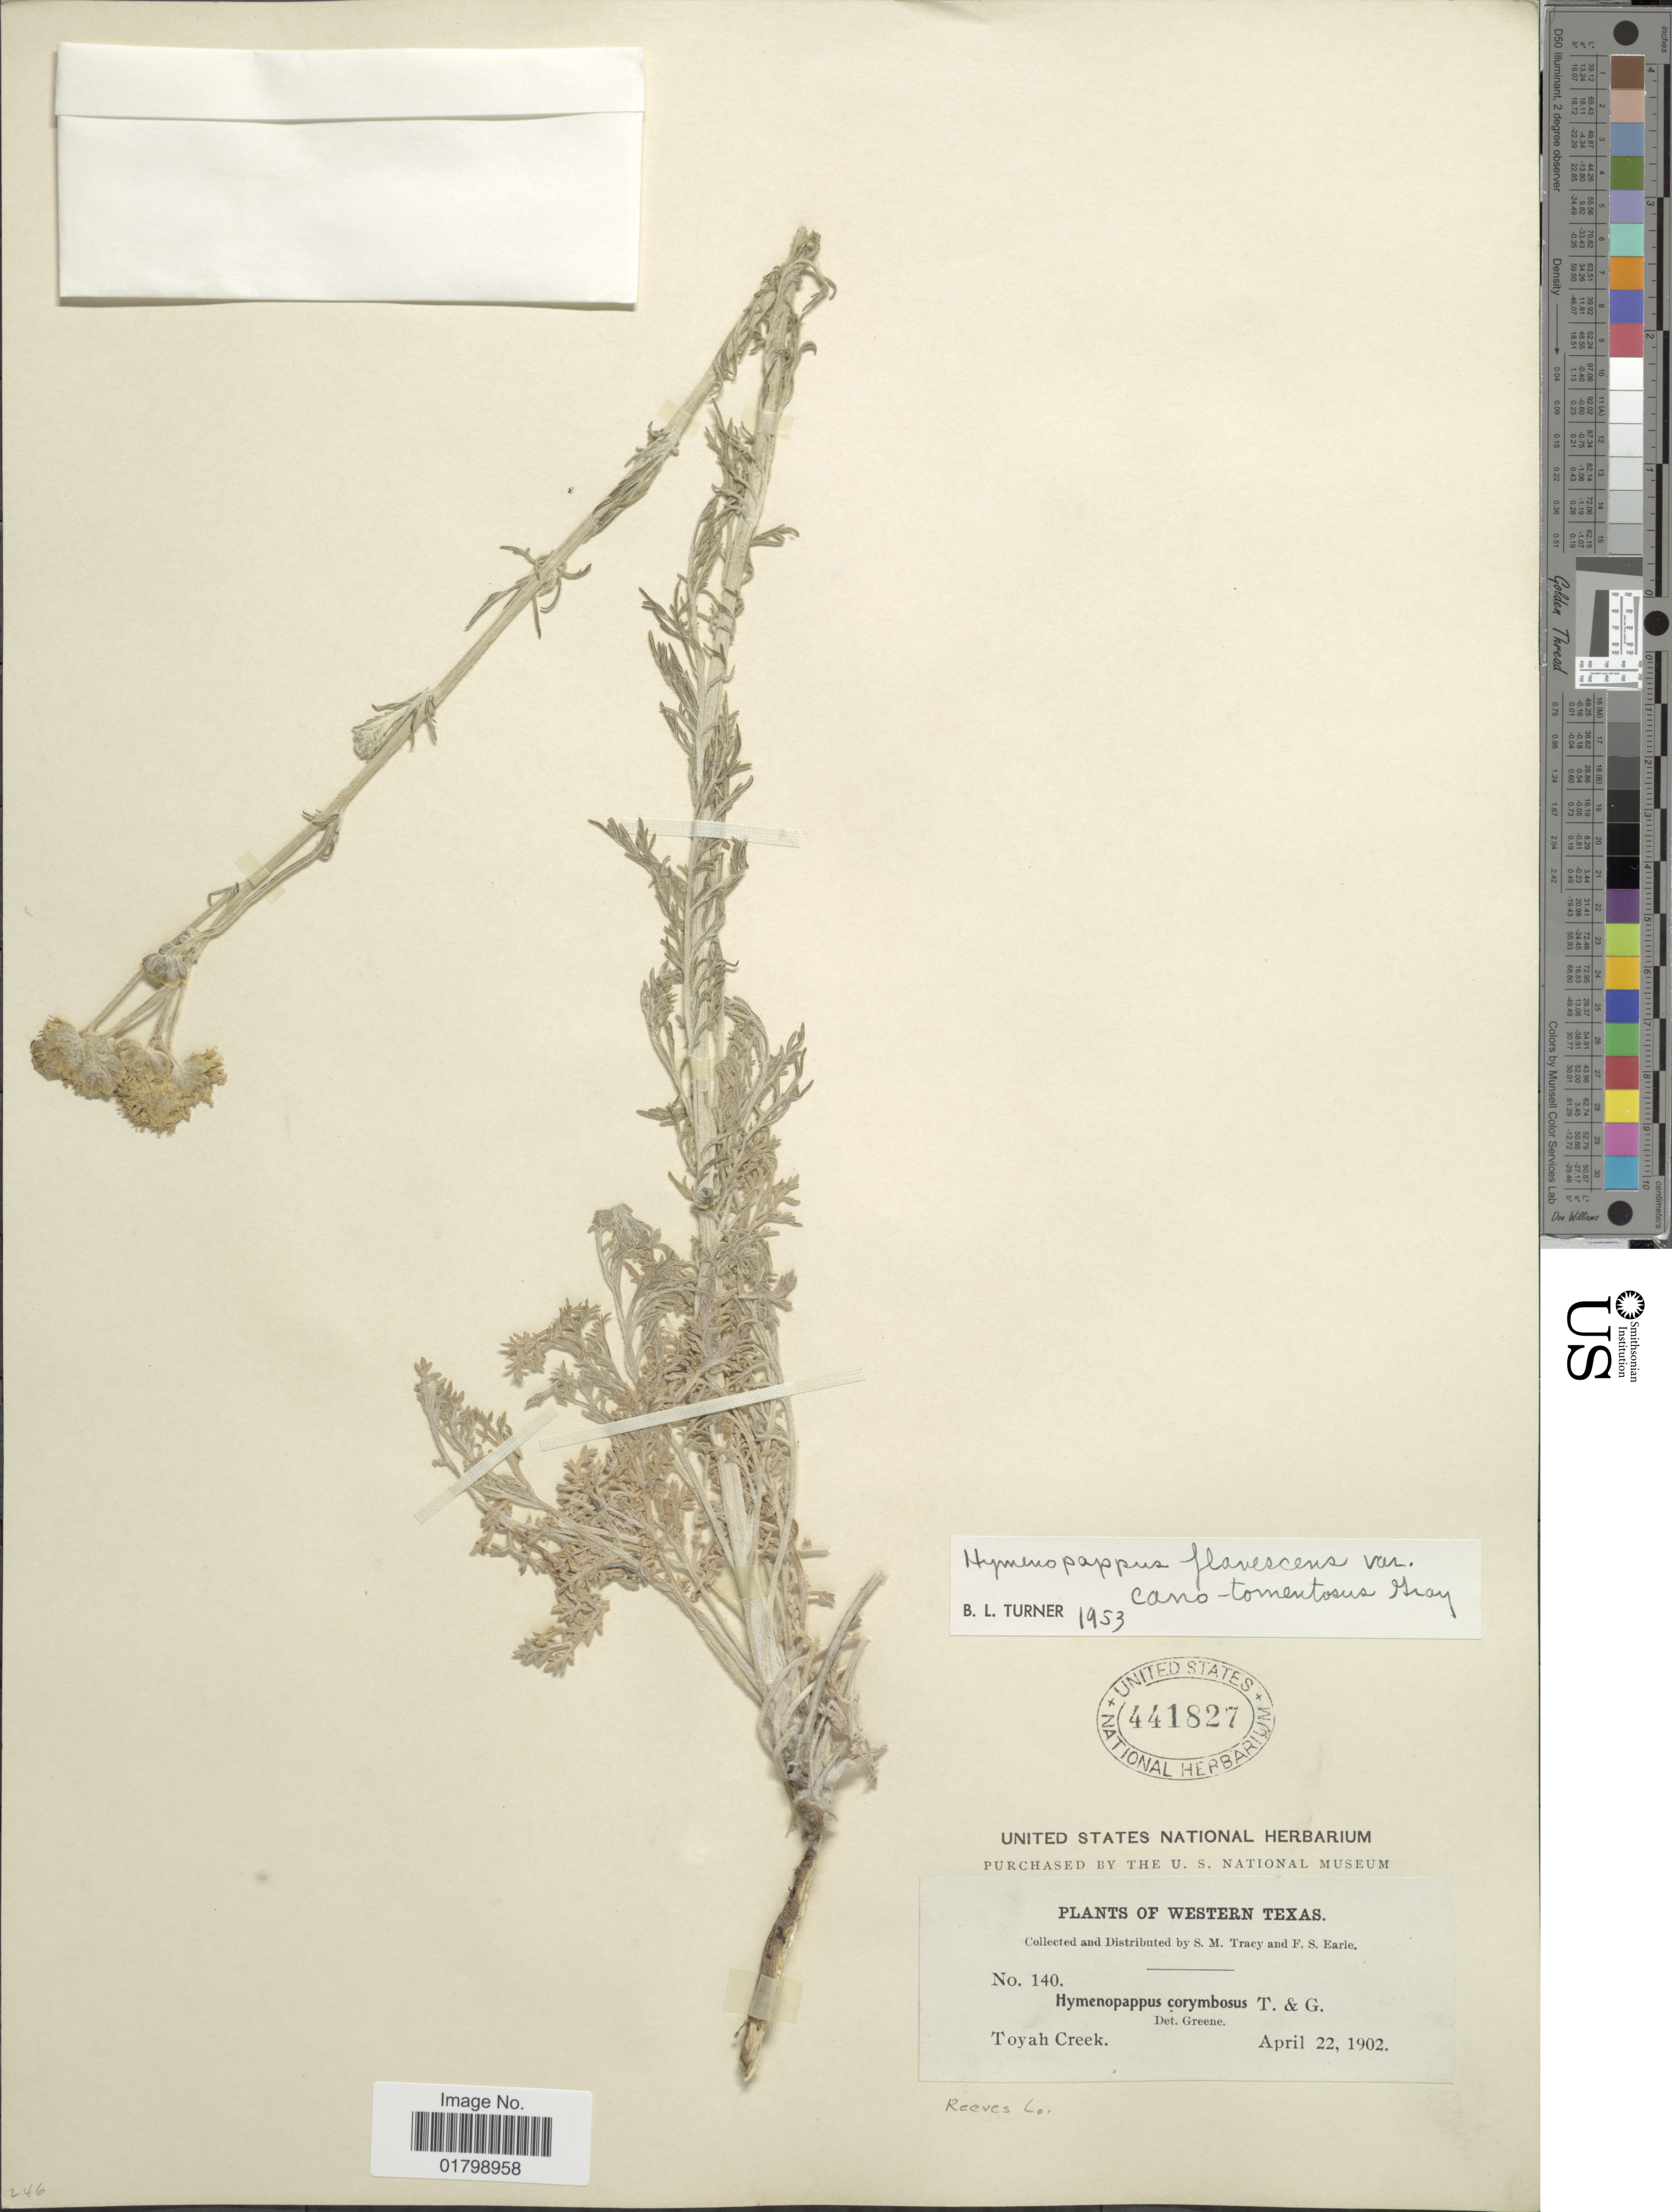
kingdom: Plantae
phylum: Tracheophyta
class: Magnoliopsida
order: Asterales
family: Asteraceae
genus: Hymenopappus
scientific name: Hymenopappus flavescens var. canotomentosus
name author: A. Gray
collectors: S. M. Tracy & F. S. Earle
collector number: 140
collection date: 1902-04-22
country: United States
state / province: Texas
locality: Western Texas, Toyah Creek, Reeves Co.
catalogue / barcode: US 441827